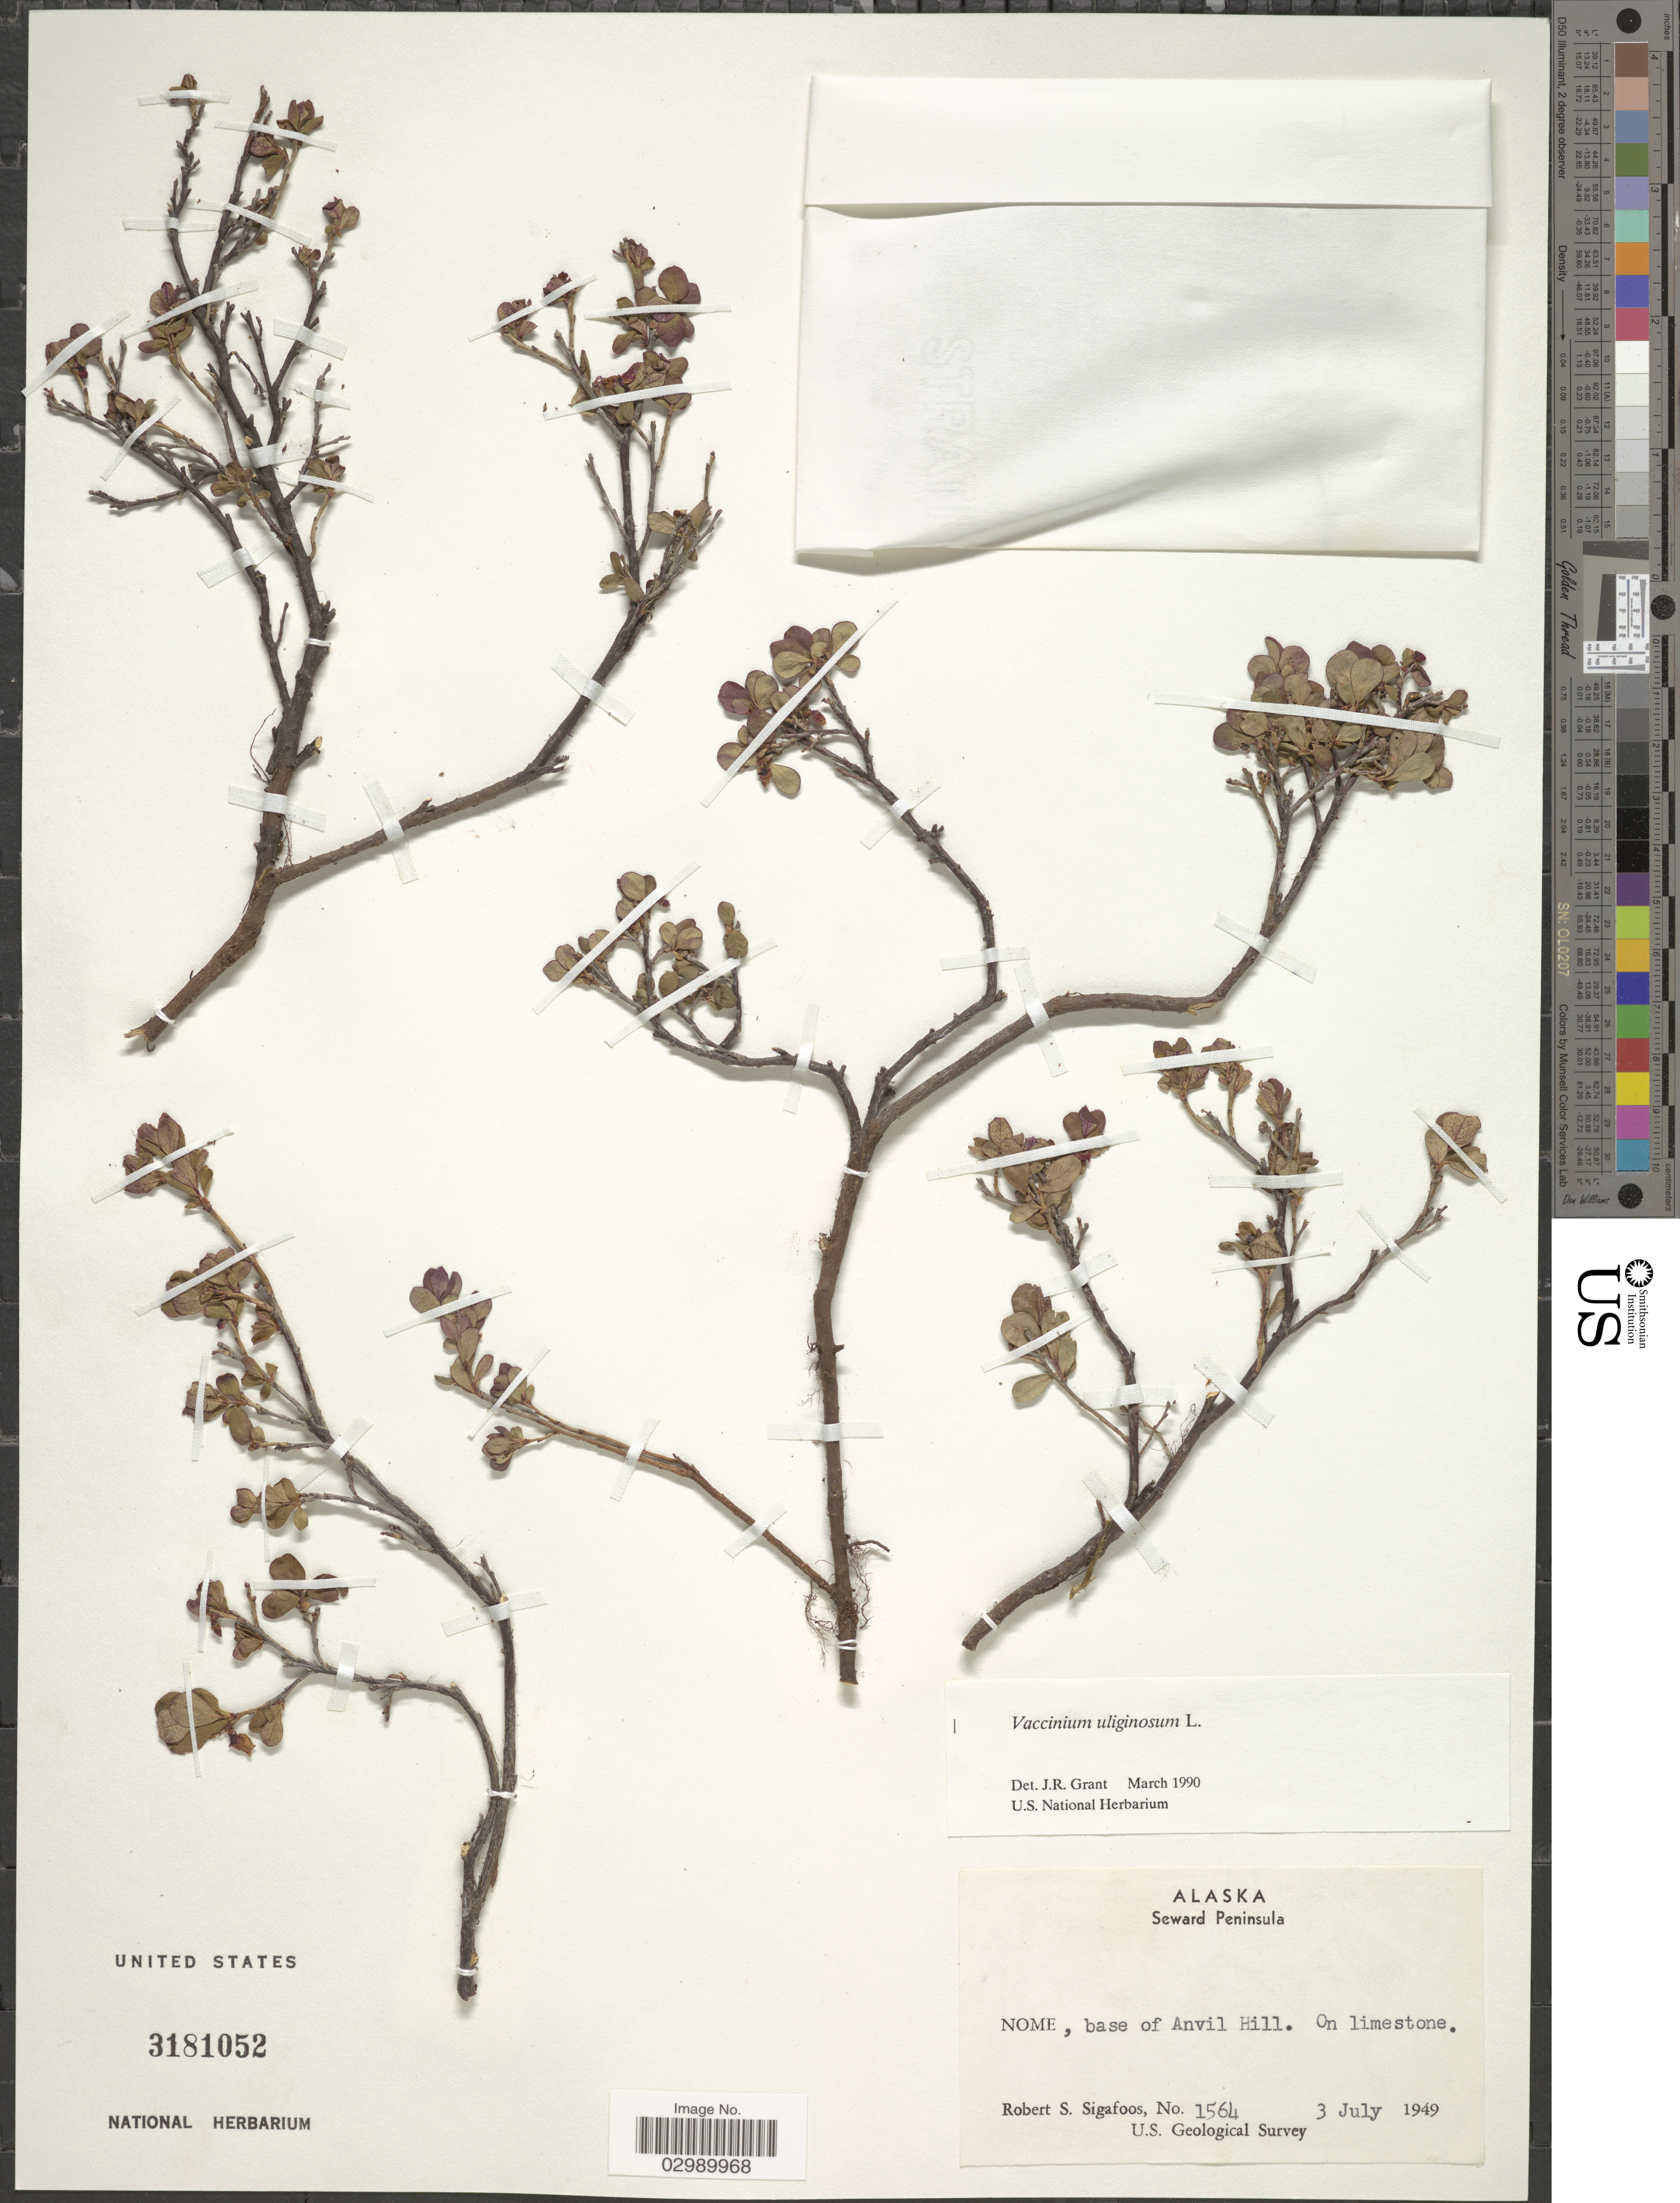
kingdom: Plantae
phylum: Tracheophyta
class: Magnoliopsida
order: Ericales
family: Ericaceae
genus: Vaccinium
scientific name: Vaccinium uliginosum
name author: L.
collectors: R. Sigafoos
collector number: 1564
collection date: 1949-07-03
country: United States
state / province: Alaska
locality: Seward Peninsula, Nome, base of Anvil Hill.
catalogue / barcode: US 3181052